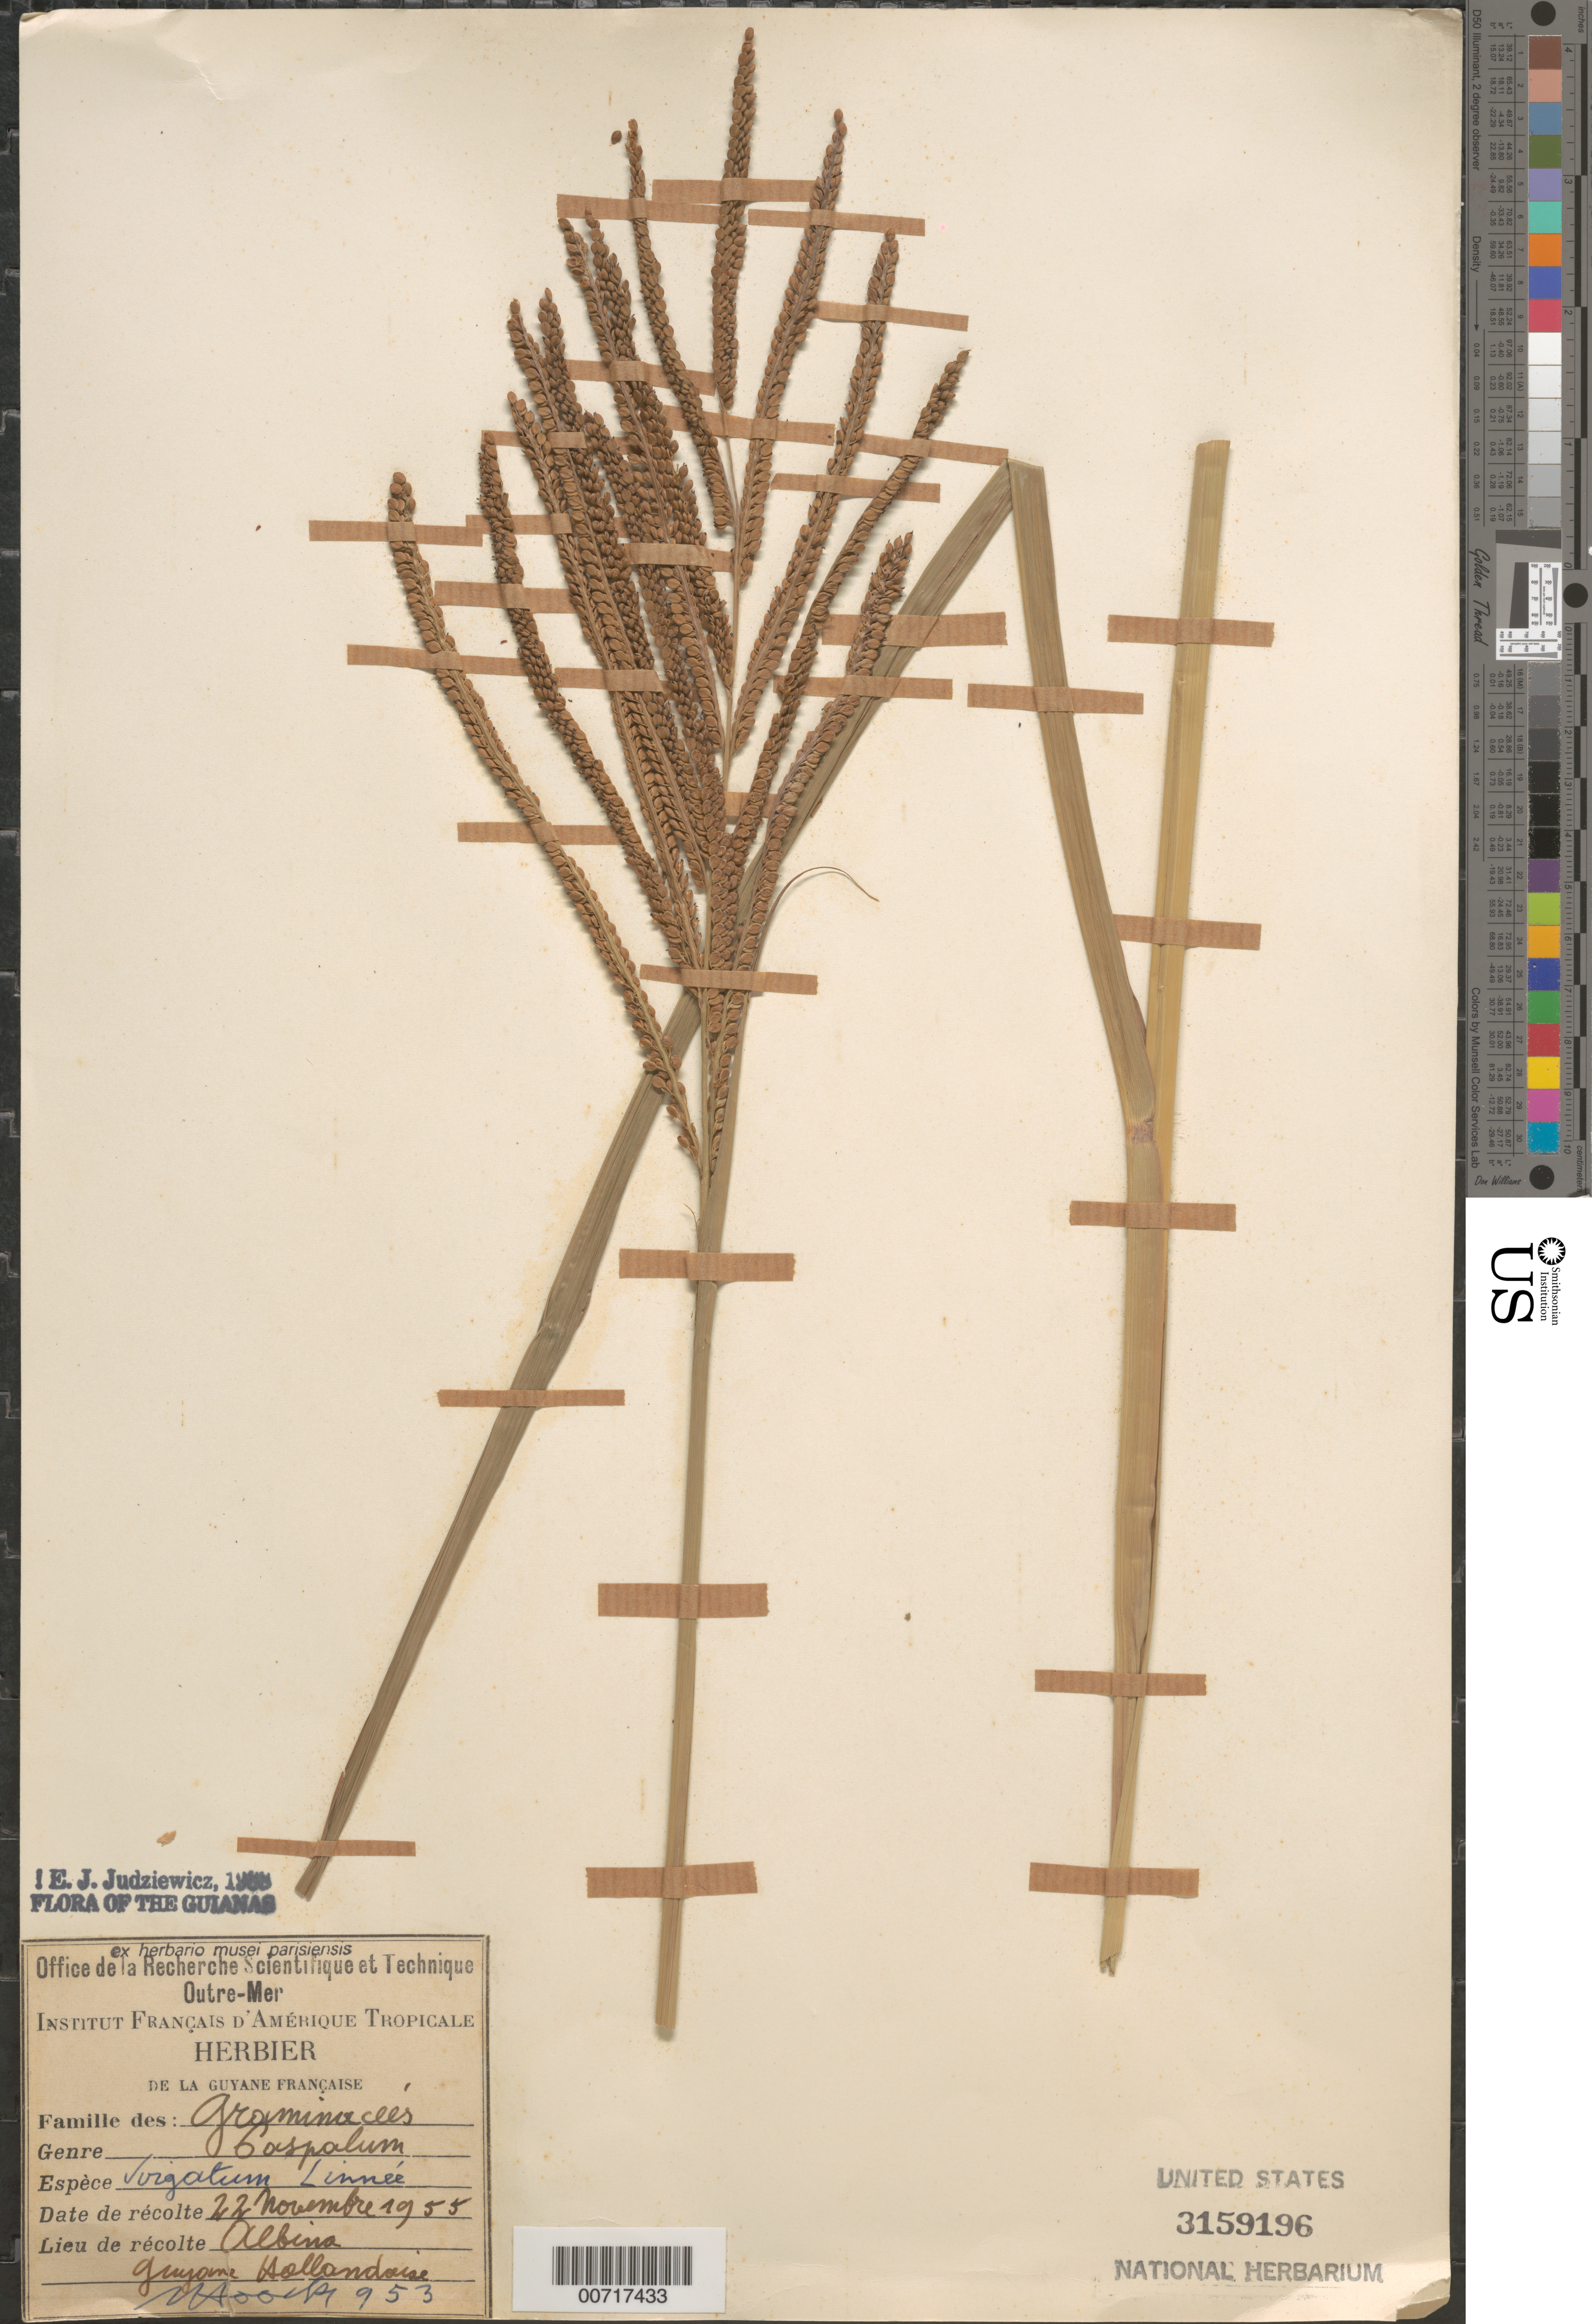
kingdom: Plantae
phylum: Tracheophyta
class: Liliopsida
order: Poales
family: Poaceae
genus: Paspalum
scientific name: Paspalum virgatum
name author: L.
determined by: Judziewicz, E. J.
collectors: J. Hoock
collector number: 953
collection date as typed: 22-Nov-55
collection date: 1955-11-22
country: Suriname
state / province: Marowijne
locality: Albina, Guyane Hollandaise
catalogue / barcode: US 3159196